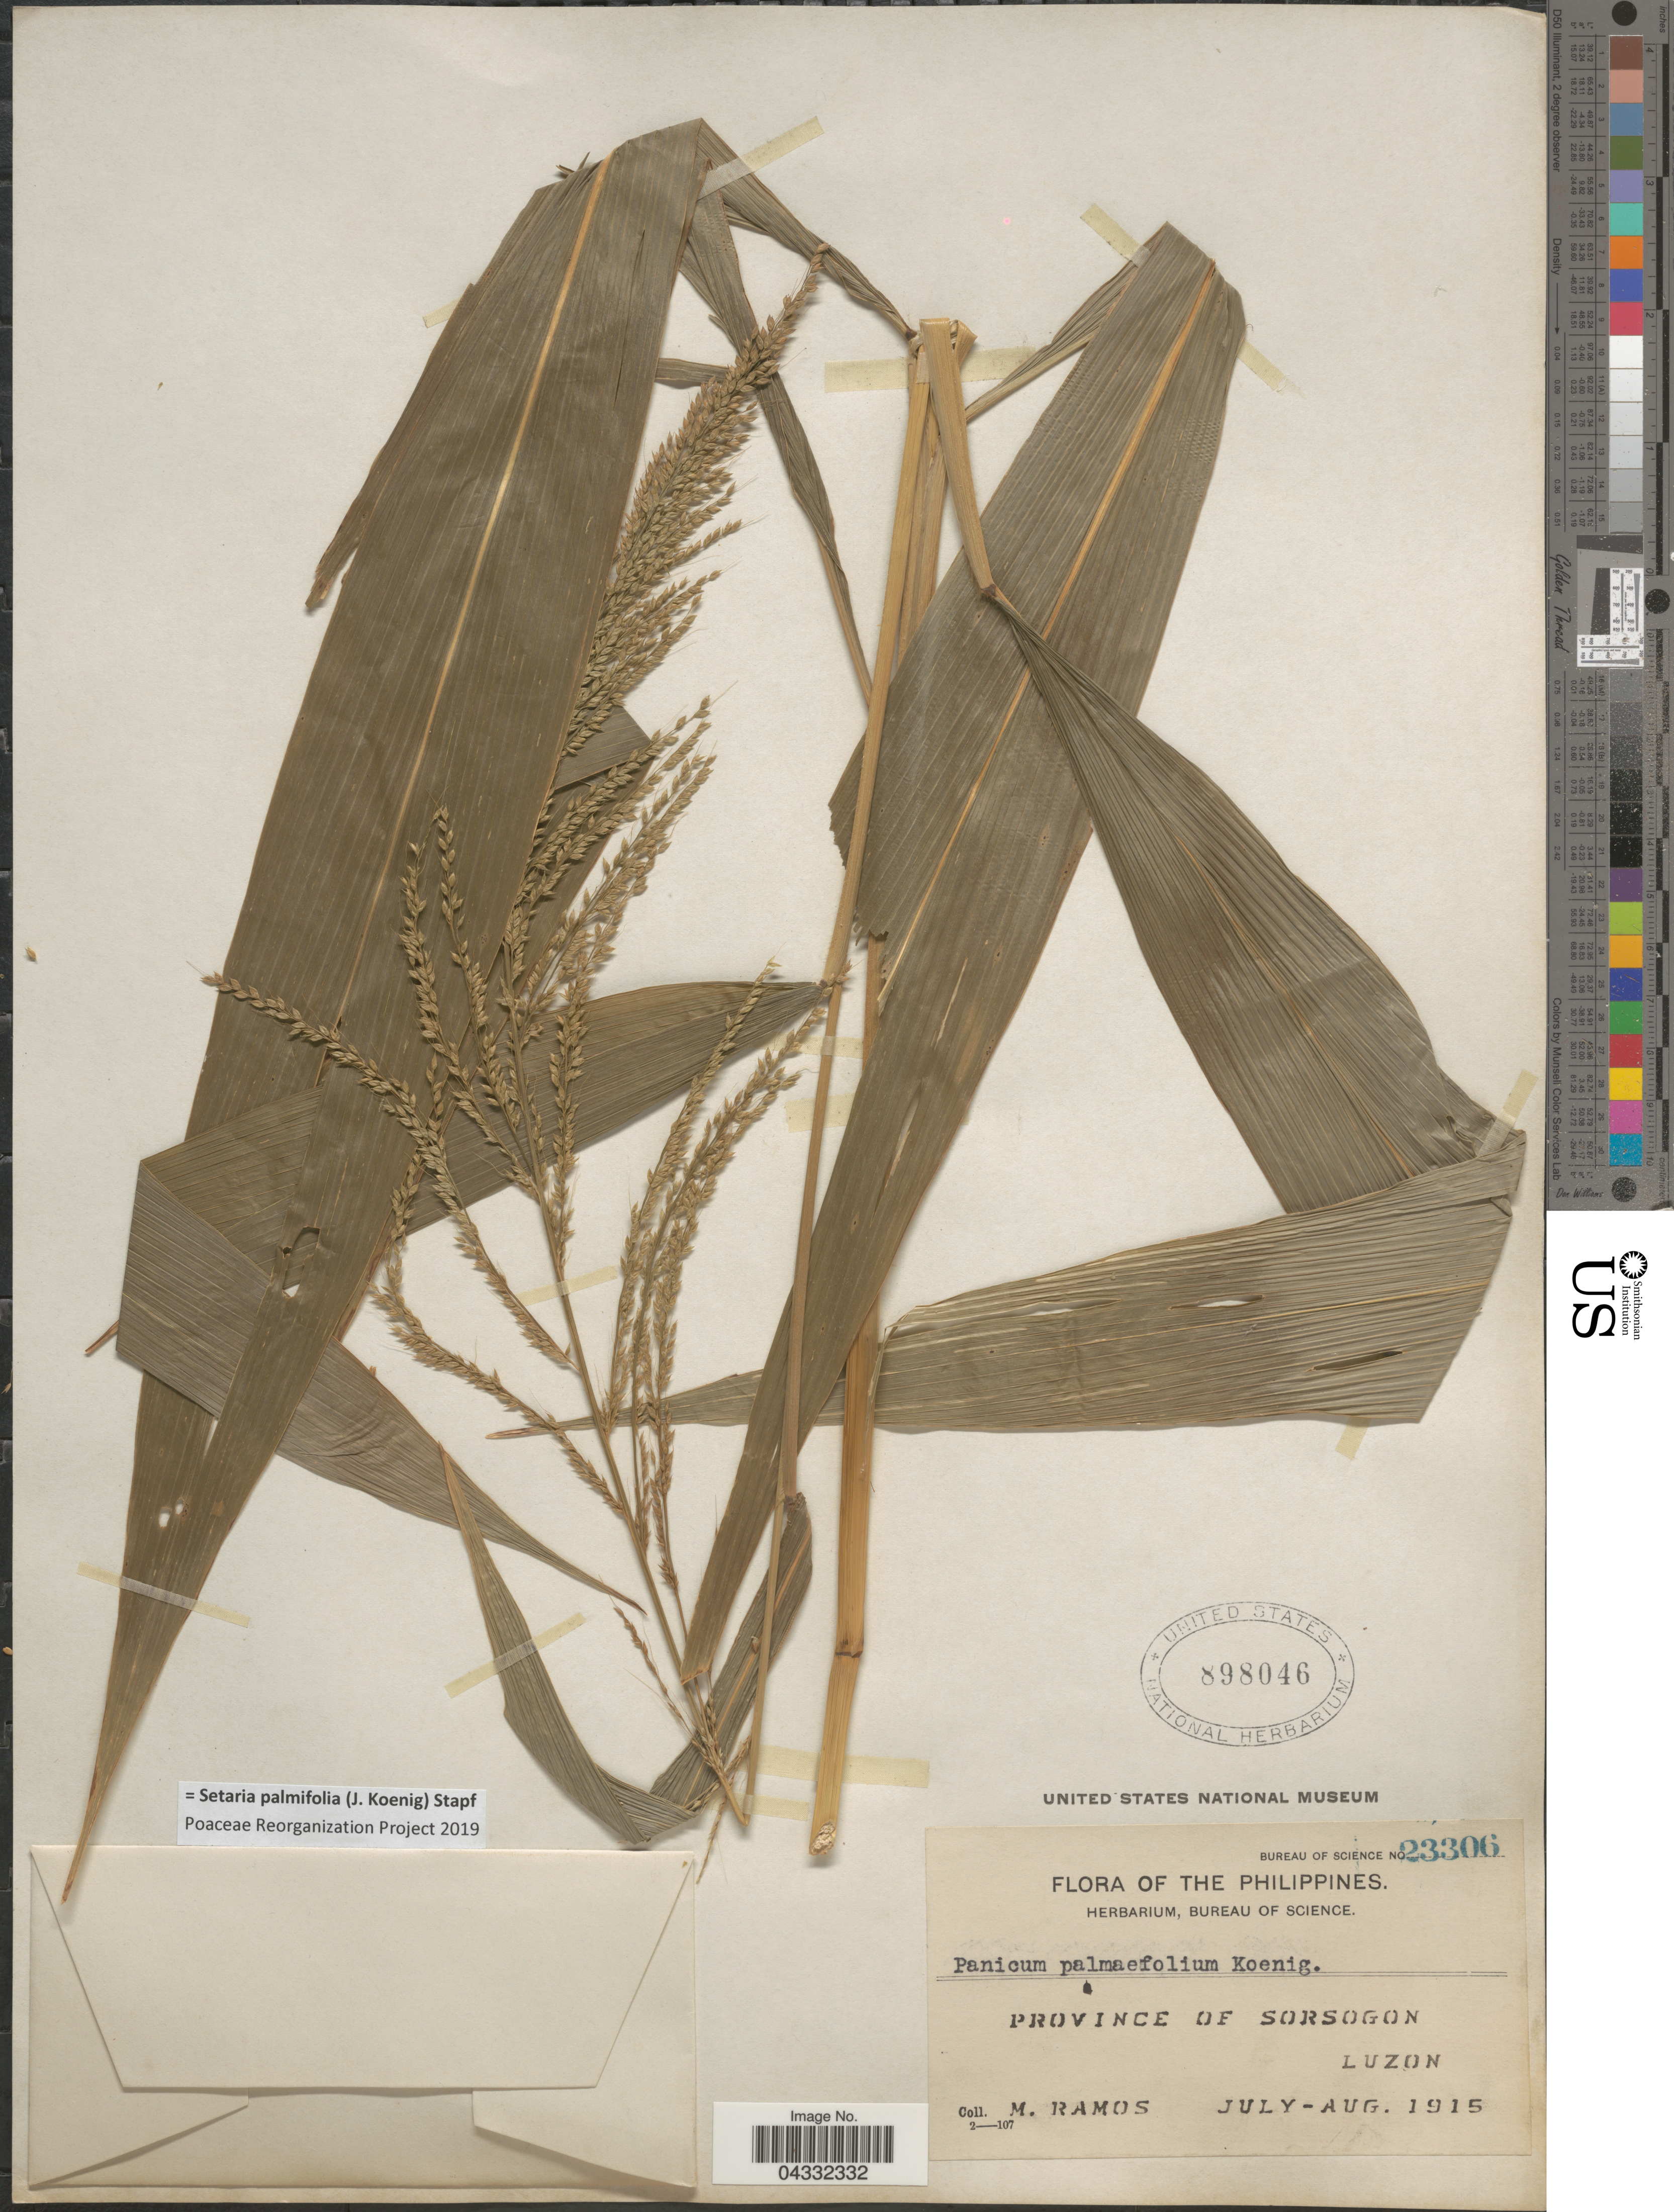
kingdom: Plantae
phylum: Tracheophyta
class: Liliopsida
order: Poales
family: Poaceae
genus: Setaria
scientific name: Setaria palmifolia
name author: (J. Koenig) Stapf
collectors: M. Ramos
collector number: Bureau of Science 23306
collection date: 1915-07/1915-08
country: Philippines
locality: Province of Sorsogon. Luzon.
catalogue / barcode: US 898046